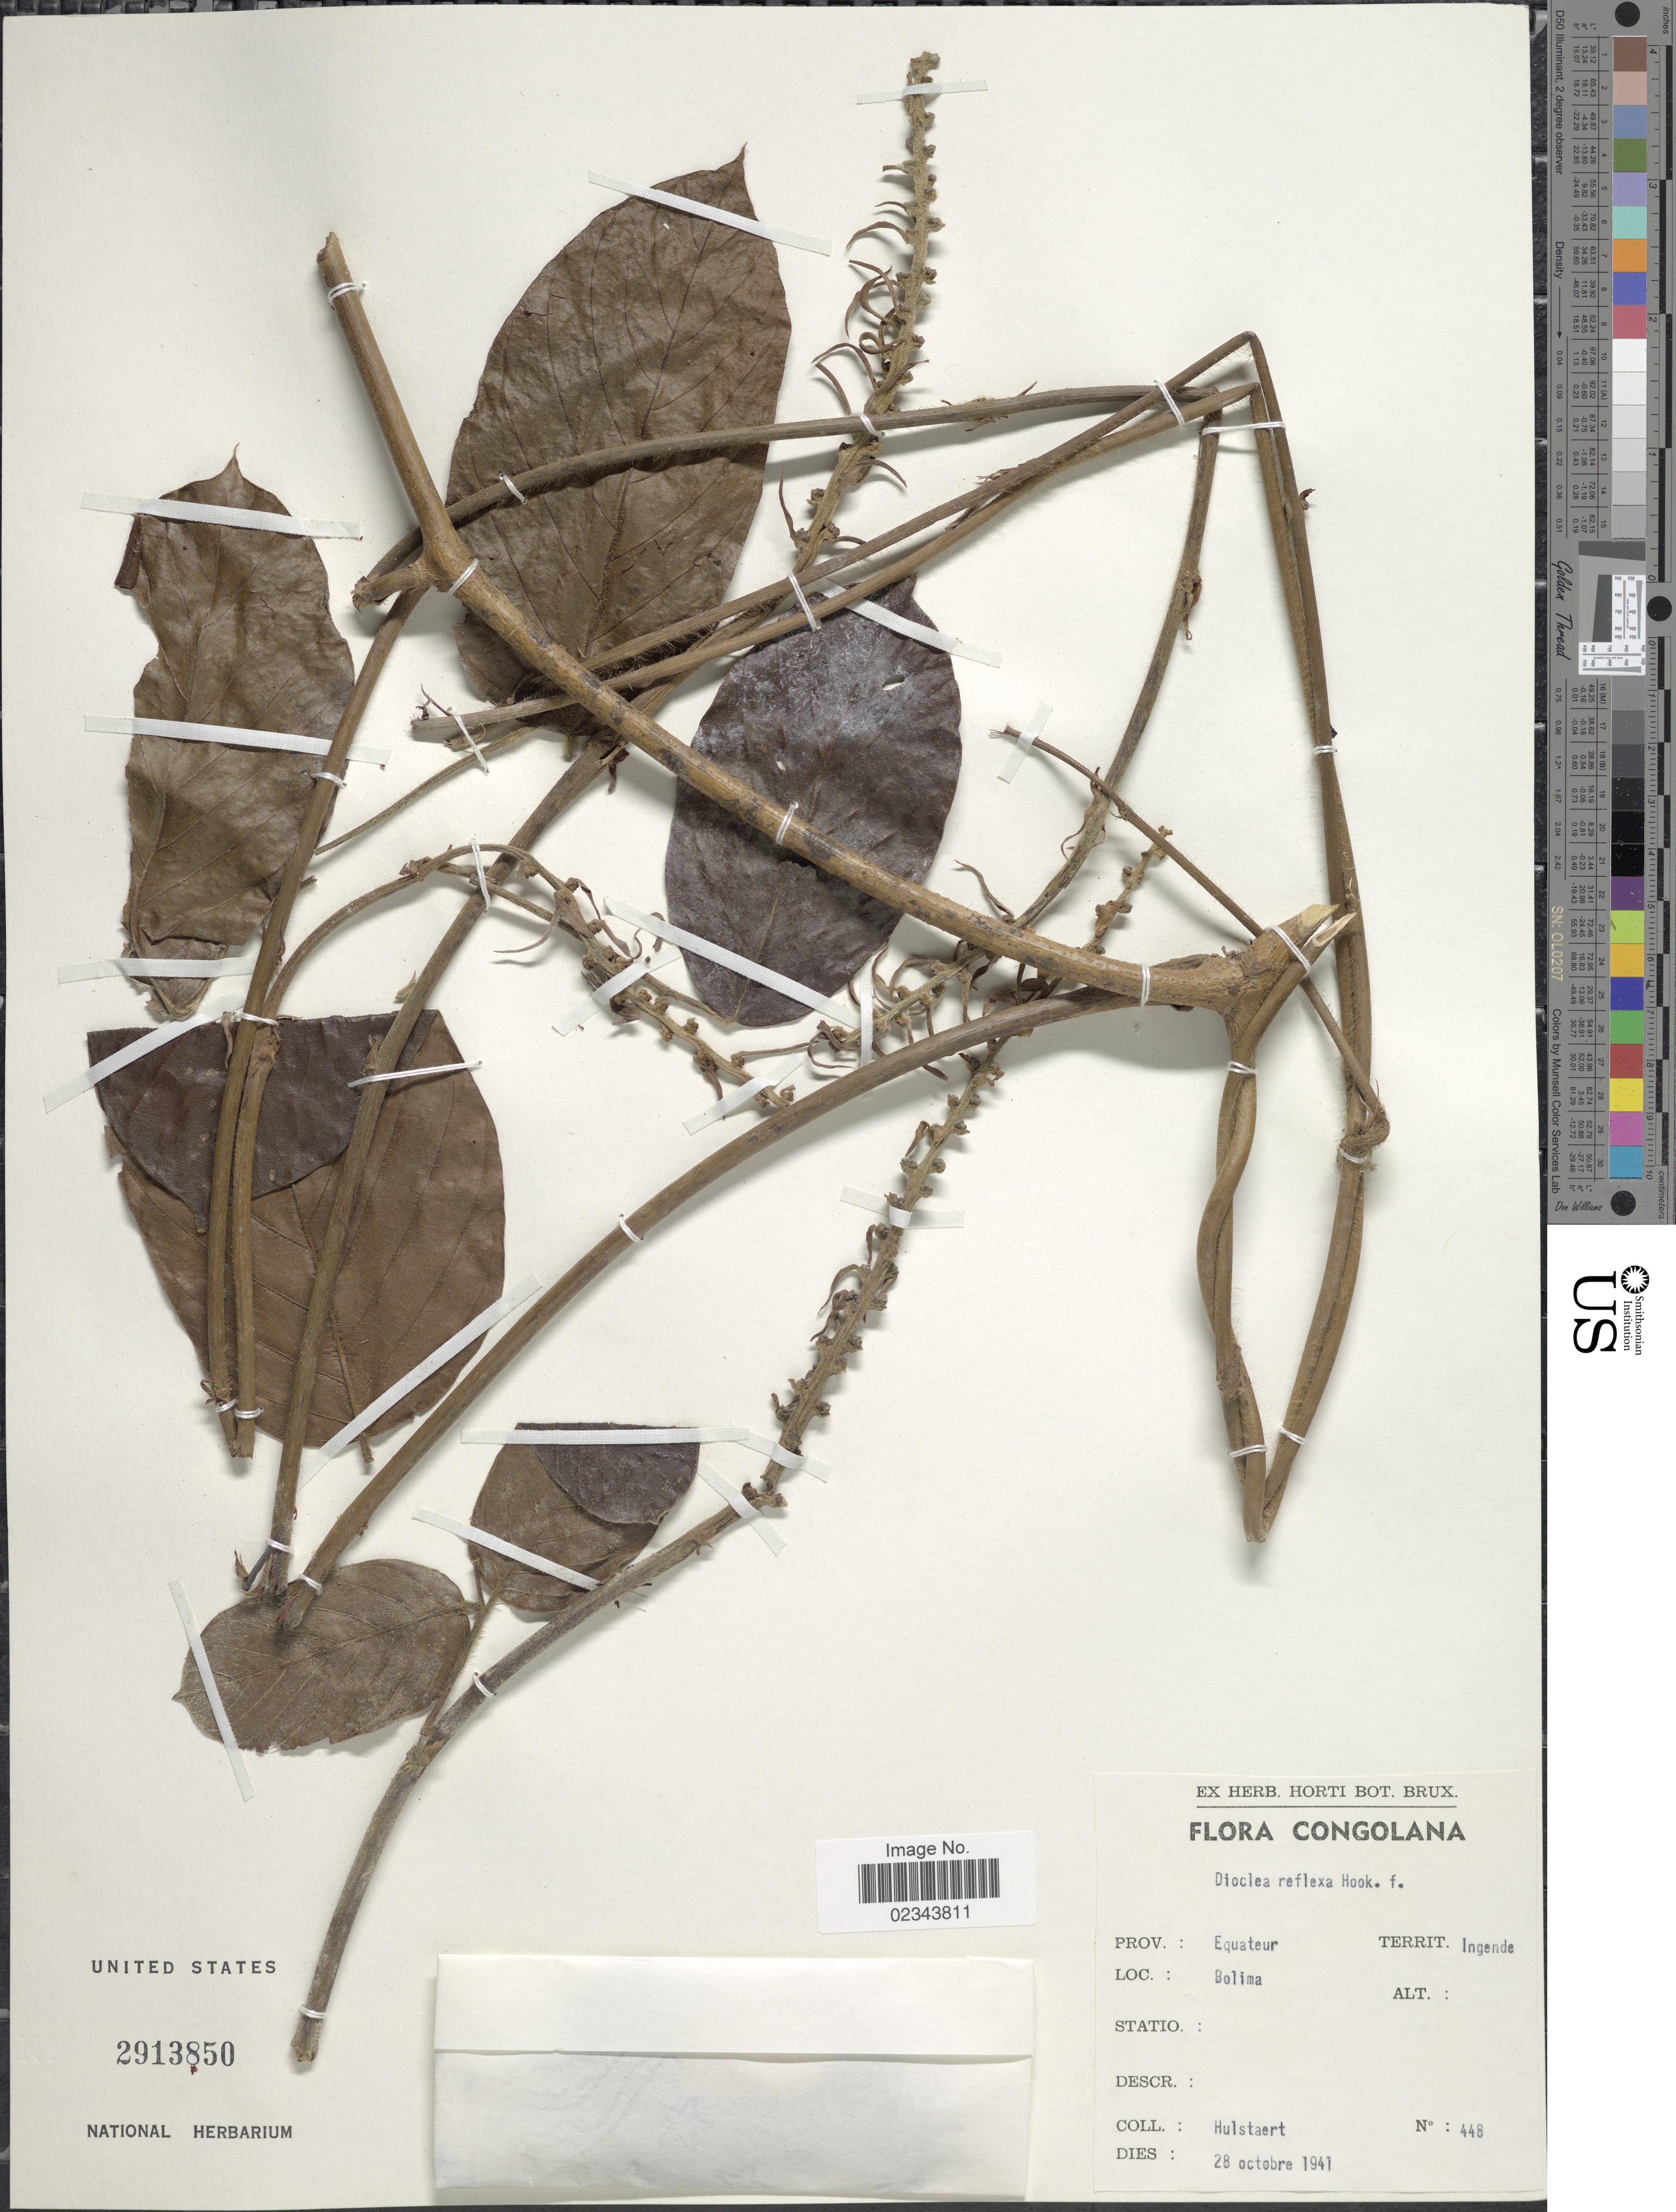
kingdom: Plantae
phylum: Tracheophyta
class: Magnoliopsida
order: Fabales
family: Fabaceae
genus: Macropsychanthus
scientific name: Macropsychanthus comosus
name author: (G. Mey.) L.P. Queiroz & Snak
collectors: Hulstaert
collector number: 448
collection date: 1941-10-28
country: Congo, Democratic Republic of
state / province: Equateur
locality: Congolana. Territ. Ingende. Bolima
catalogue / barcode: US 2913850